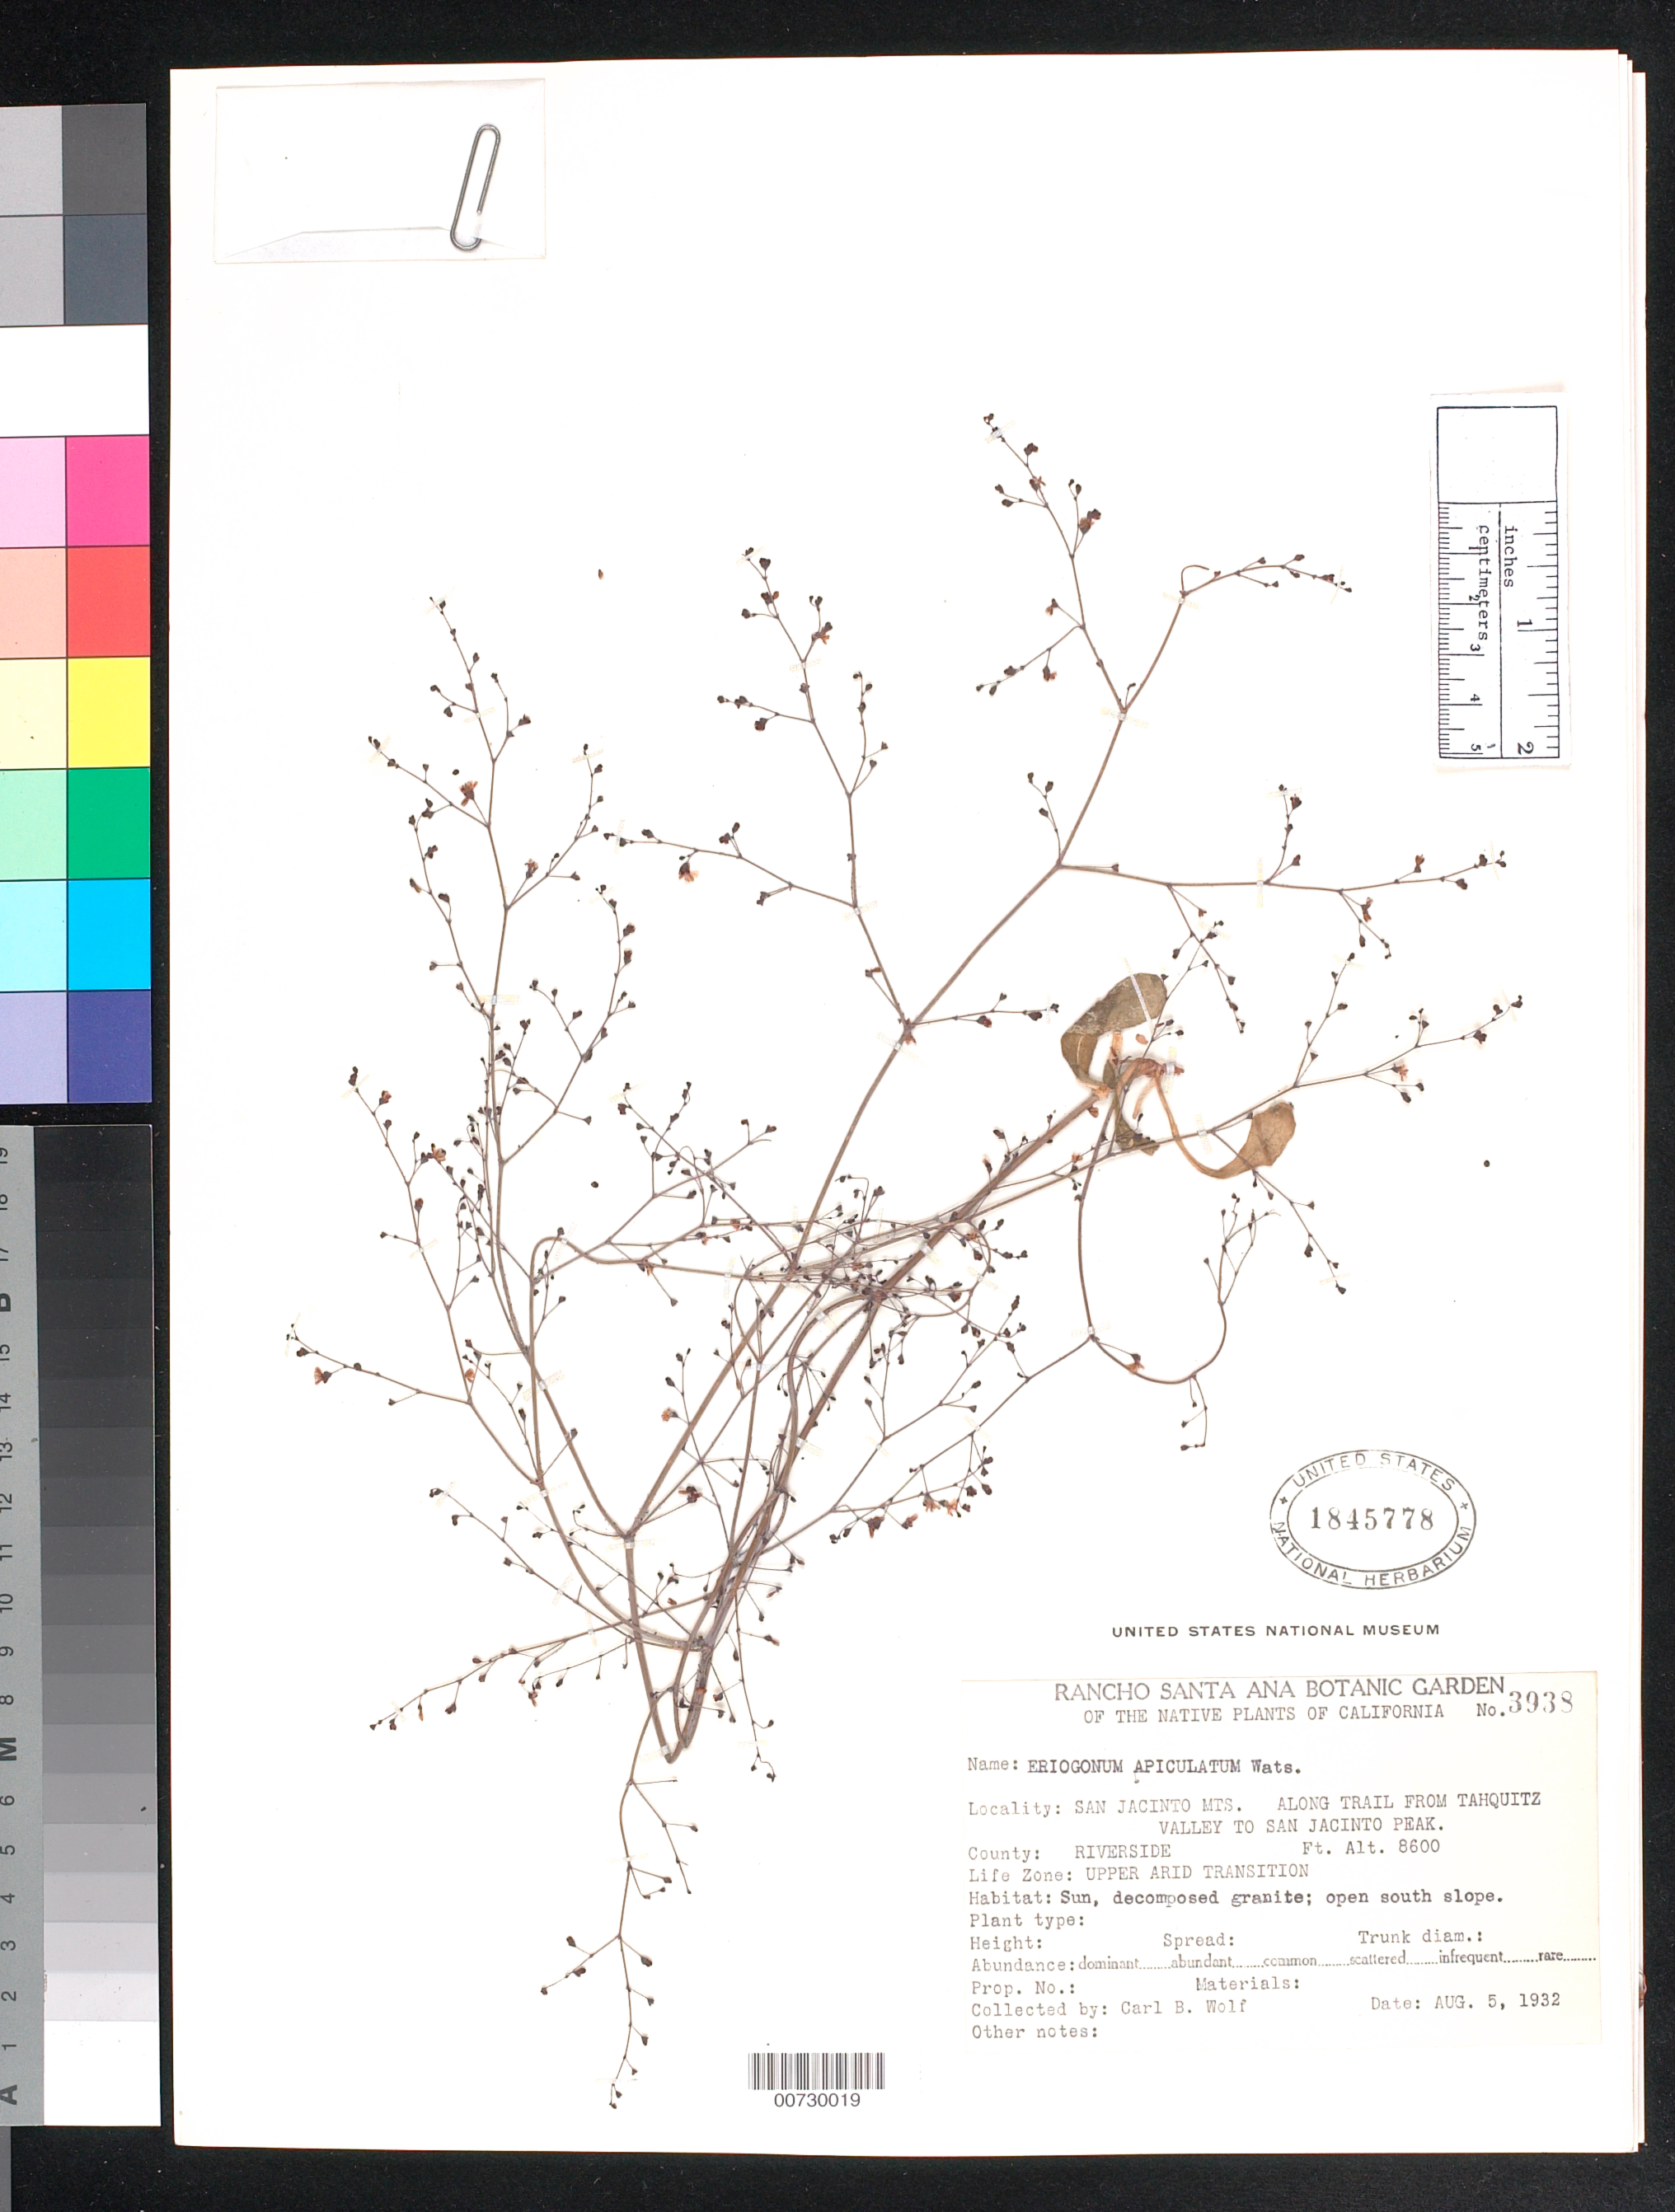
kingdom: Plantae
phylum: Tracheophyta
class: Magnoliopsida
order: Caryophyllales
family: Polygonaceae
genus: Eriogonum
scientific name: Eriogonum apiculatum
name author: S. Watson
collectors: C. B. Wolf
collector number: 3638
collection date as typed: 5 Aug 1932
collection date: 1932-08-05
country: United States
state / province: California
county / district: Riverside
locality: San Jacinto Mts. Along trail from Tahquitz Valley to San Jacinto Peak.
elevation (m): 2621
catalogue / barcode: US 1845778